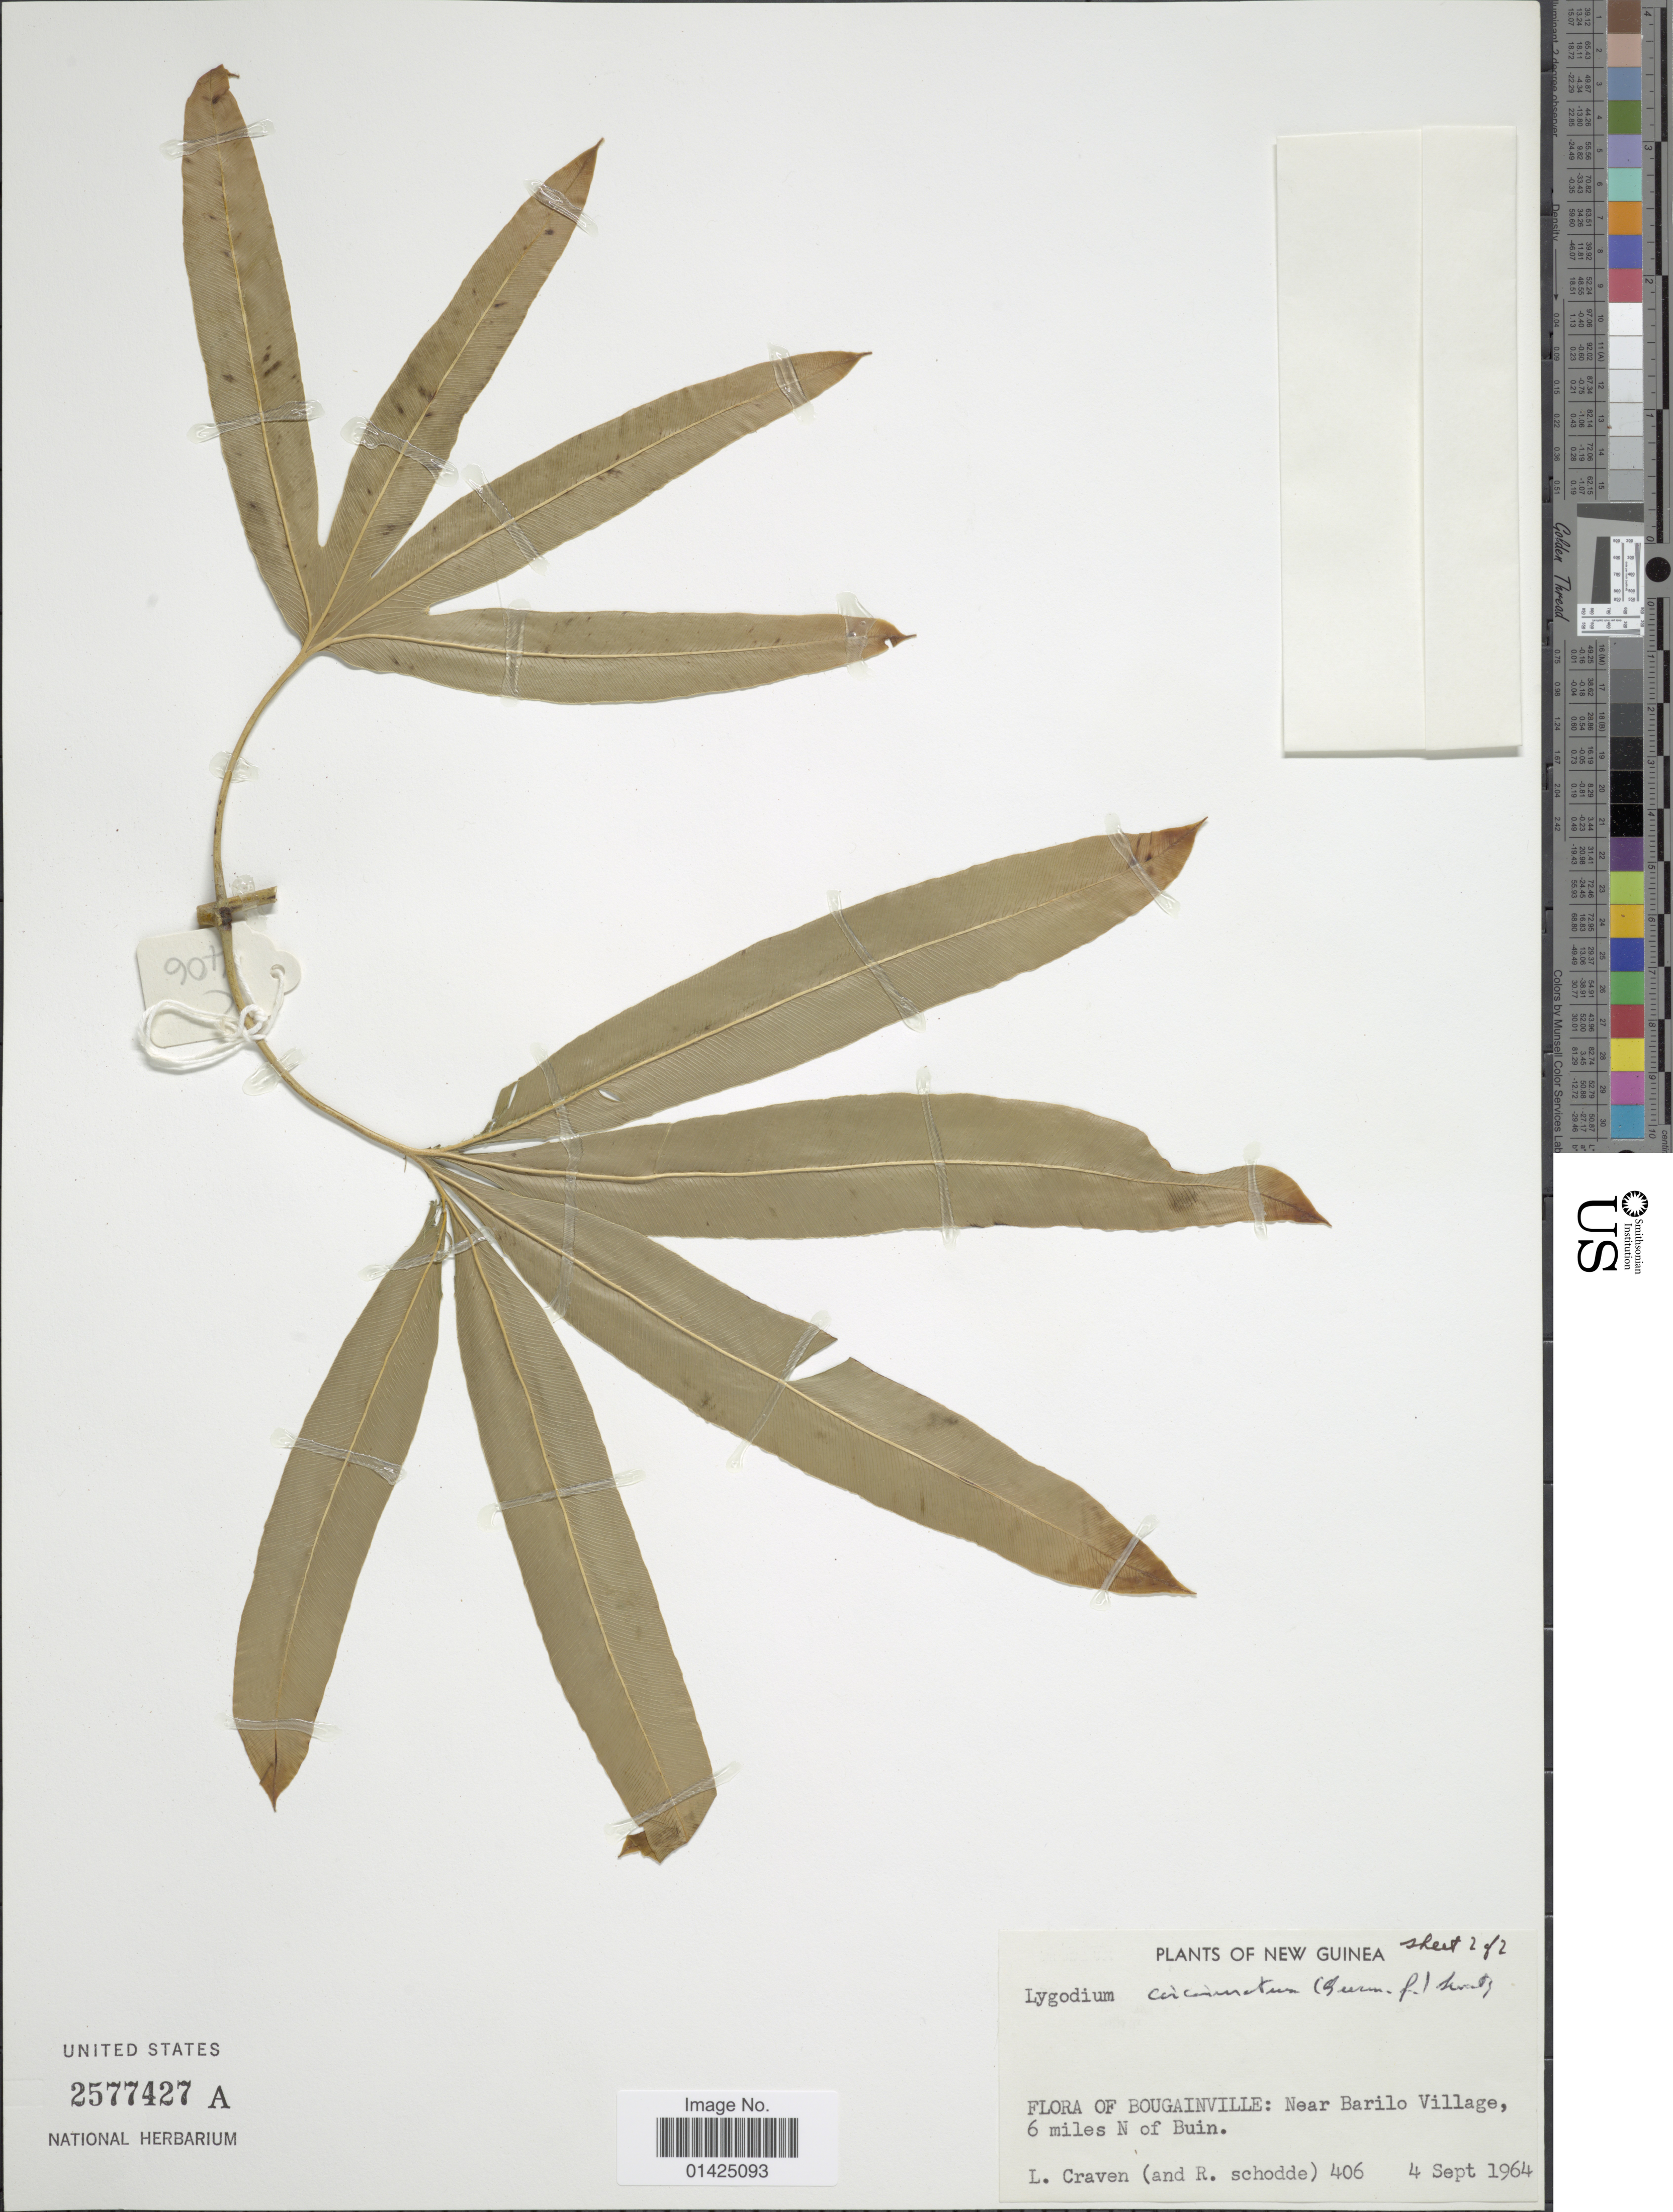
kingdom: Plantae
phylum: Tracheophyta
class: Polypodiopsida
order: Schizaeales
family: Lygodiaceae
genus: Lygodium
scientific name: Lygodium circinnatum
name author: (Burm. f.) Sw.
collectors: L. A. Craven & R. Schodde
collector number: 406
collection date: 1964-09-04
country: Papua New Guinea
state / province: Bougainville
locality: Bouganville, Near Barilo Village, 6 miles N of Bruin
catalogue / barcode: US 2577427